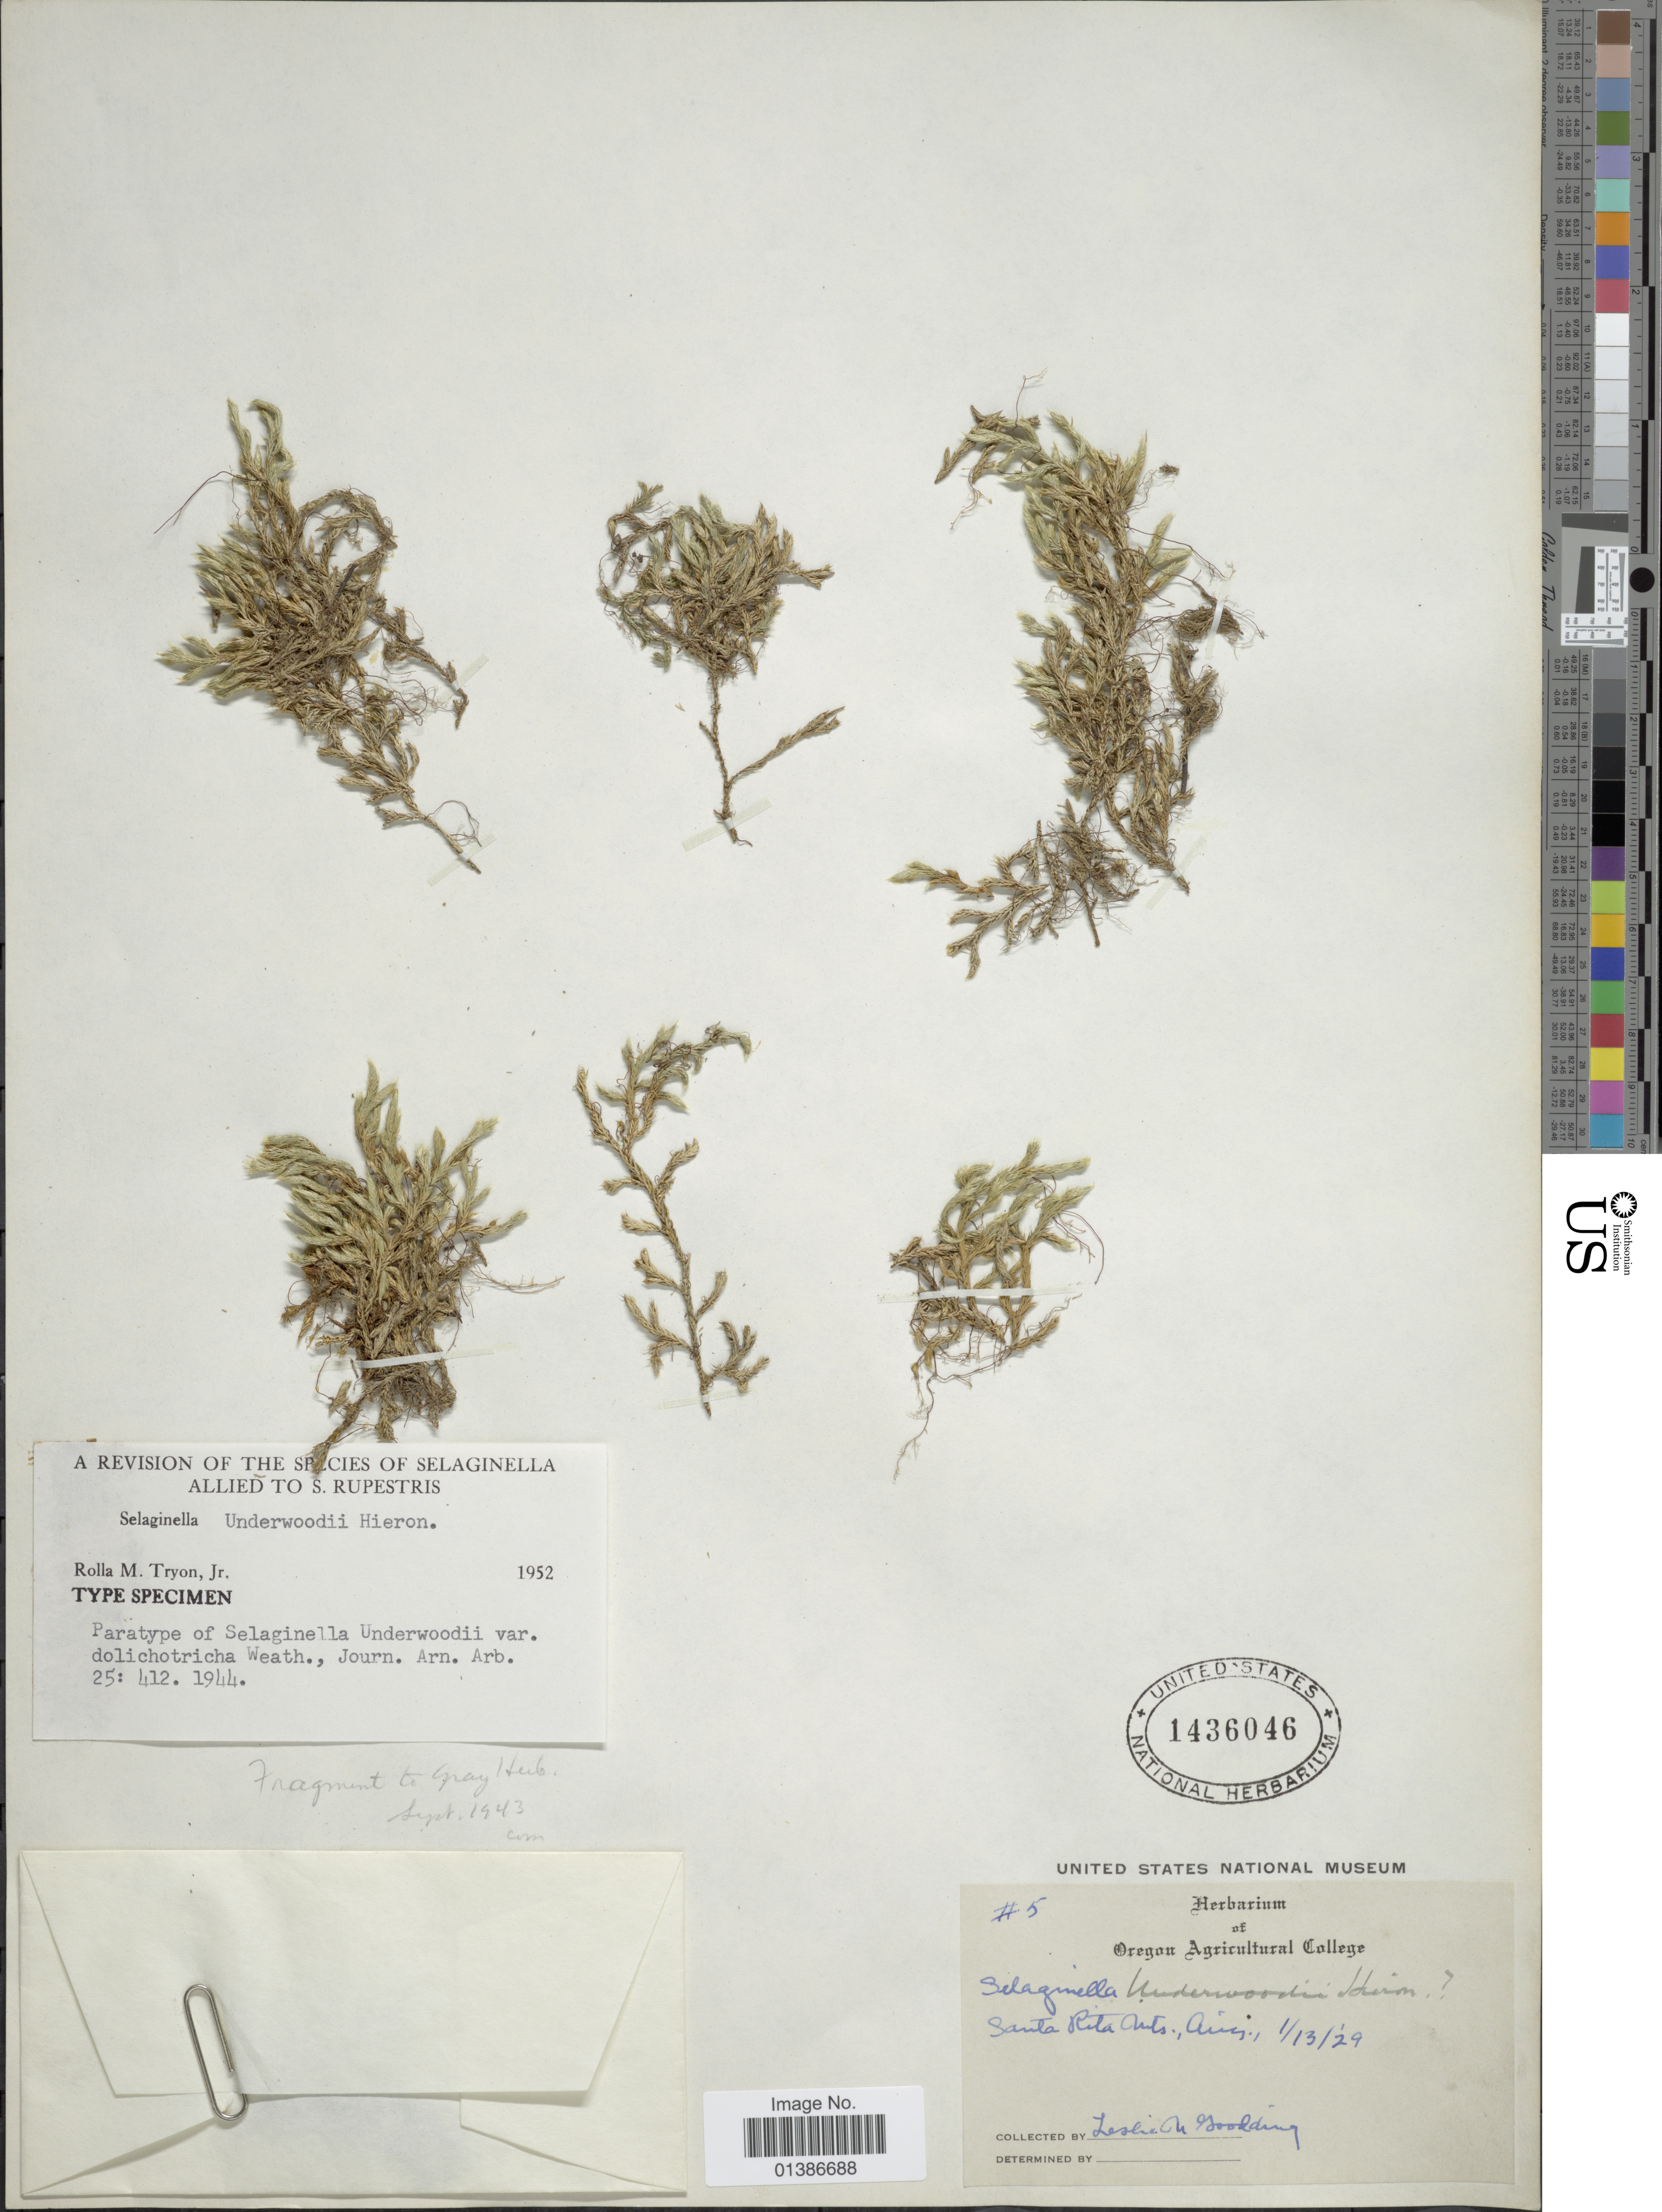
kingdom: Plantae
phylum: Tracheophyta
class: Lycopodiopsida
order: Selaginellales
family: Selaginellaceae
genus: Selaginella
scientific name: Selaginella underwoodii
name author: Hieron.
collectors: L. N. Goodding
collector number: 5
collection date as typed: Transcribed d/m/y: 13/1/29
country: United States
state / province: Arizona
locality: Santa Rita Mts., Ariz.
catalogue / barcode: US 1436046